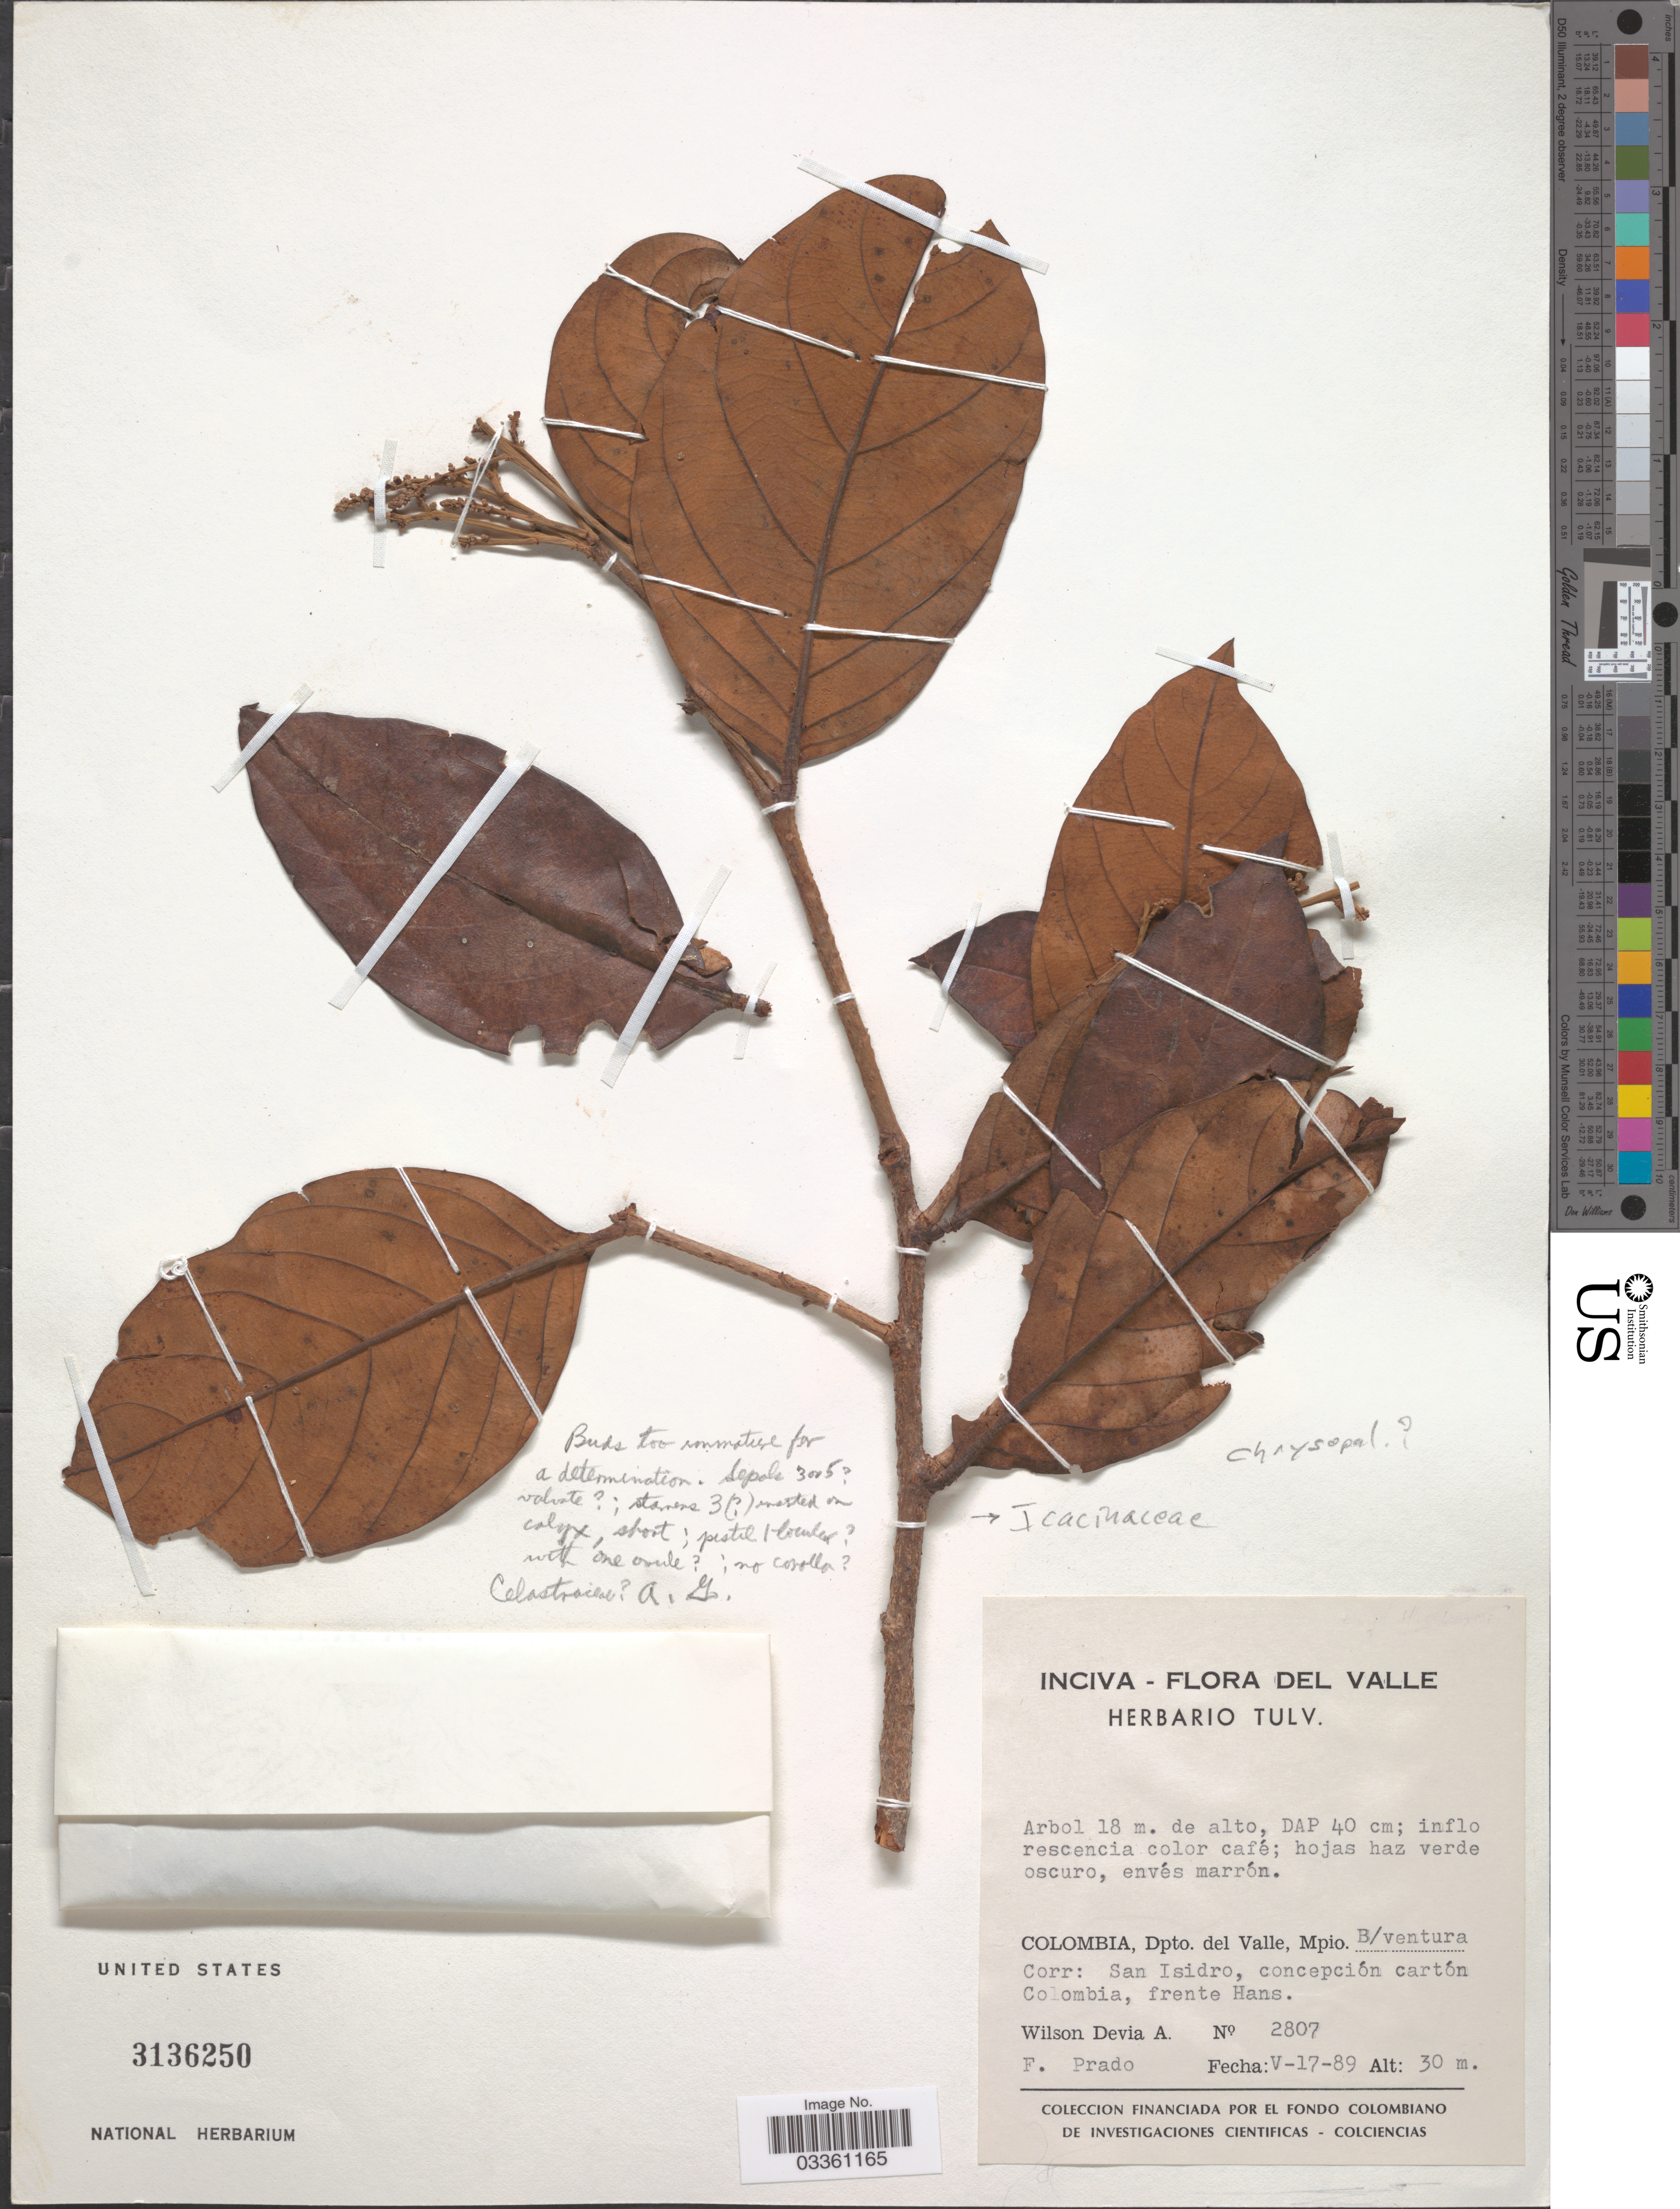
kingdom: Plantae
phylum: Tracheophyta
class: Magnoliopsida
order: Malpighiales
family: Chrysobalanaceae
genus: Licania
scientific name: Licania micrantha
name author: Miq.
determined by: Prance, G. T.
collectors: W. Devia A. & F. Prado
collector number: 2807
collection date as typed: Transcribed d/m/y: 17/5/89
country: Colombia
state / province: Valle del Cauca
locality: Dpto. del Valle, Mpio. B/ ventura. Corr: San Isidro, concepción cartón Colombia, frente Hans.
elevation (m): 30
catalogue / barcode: US 3136250